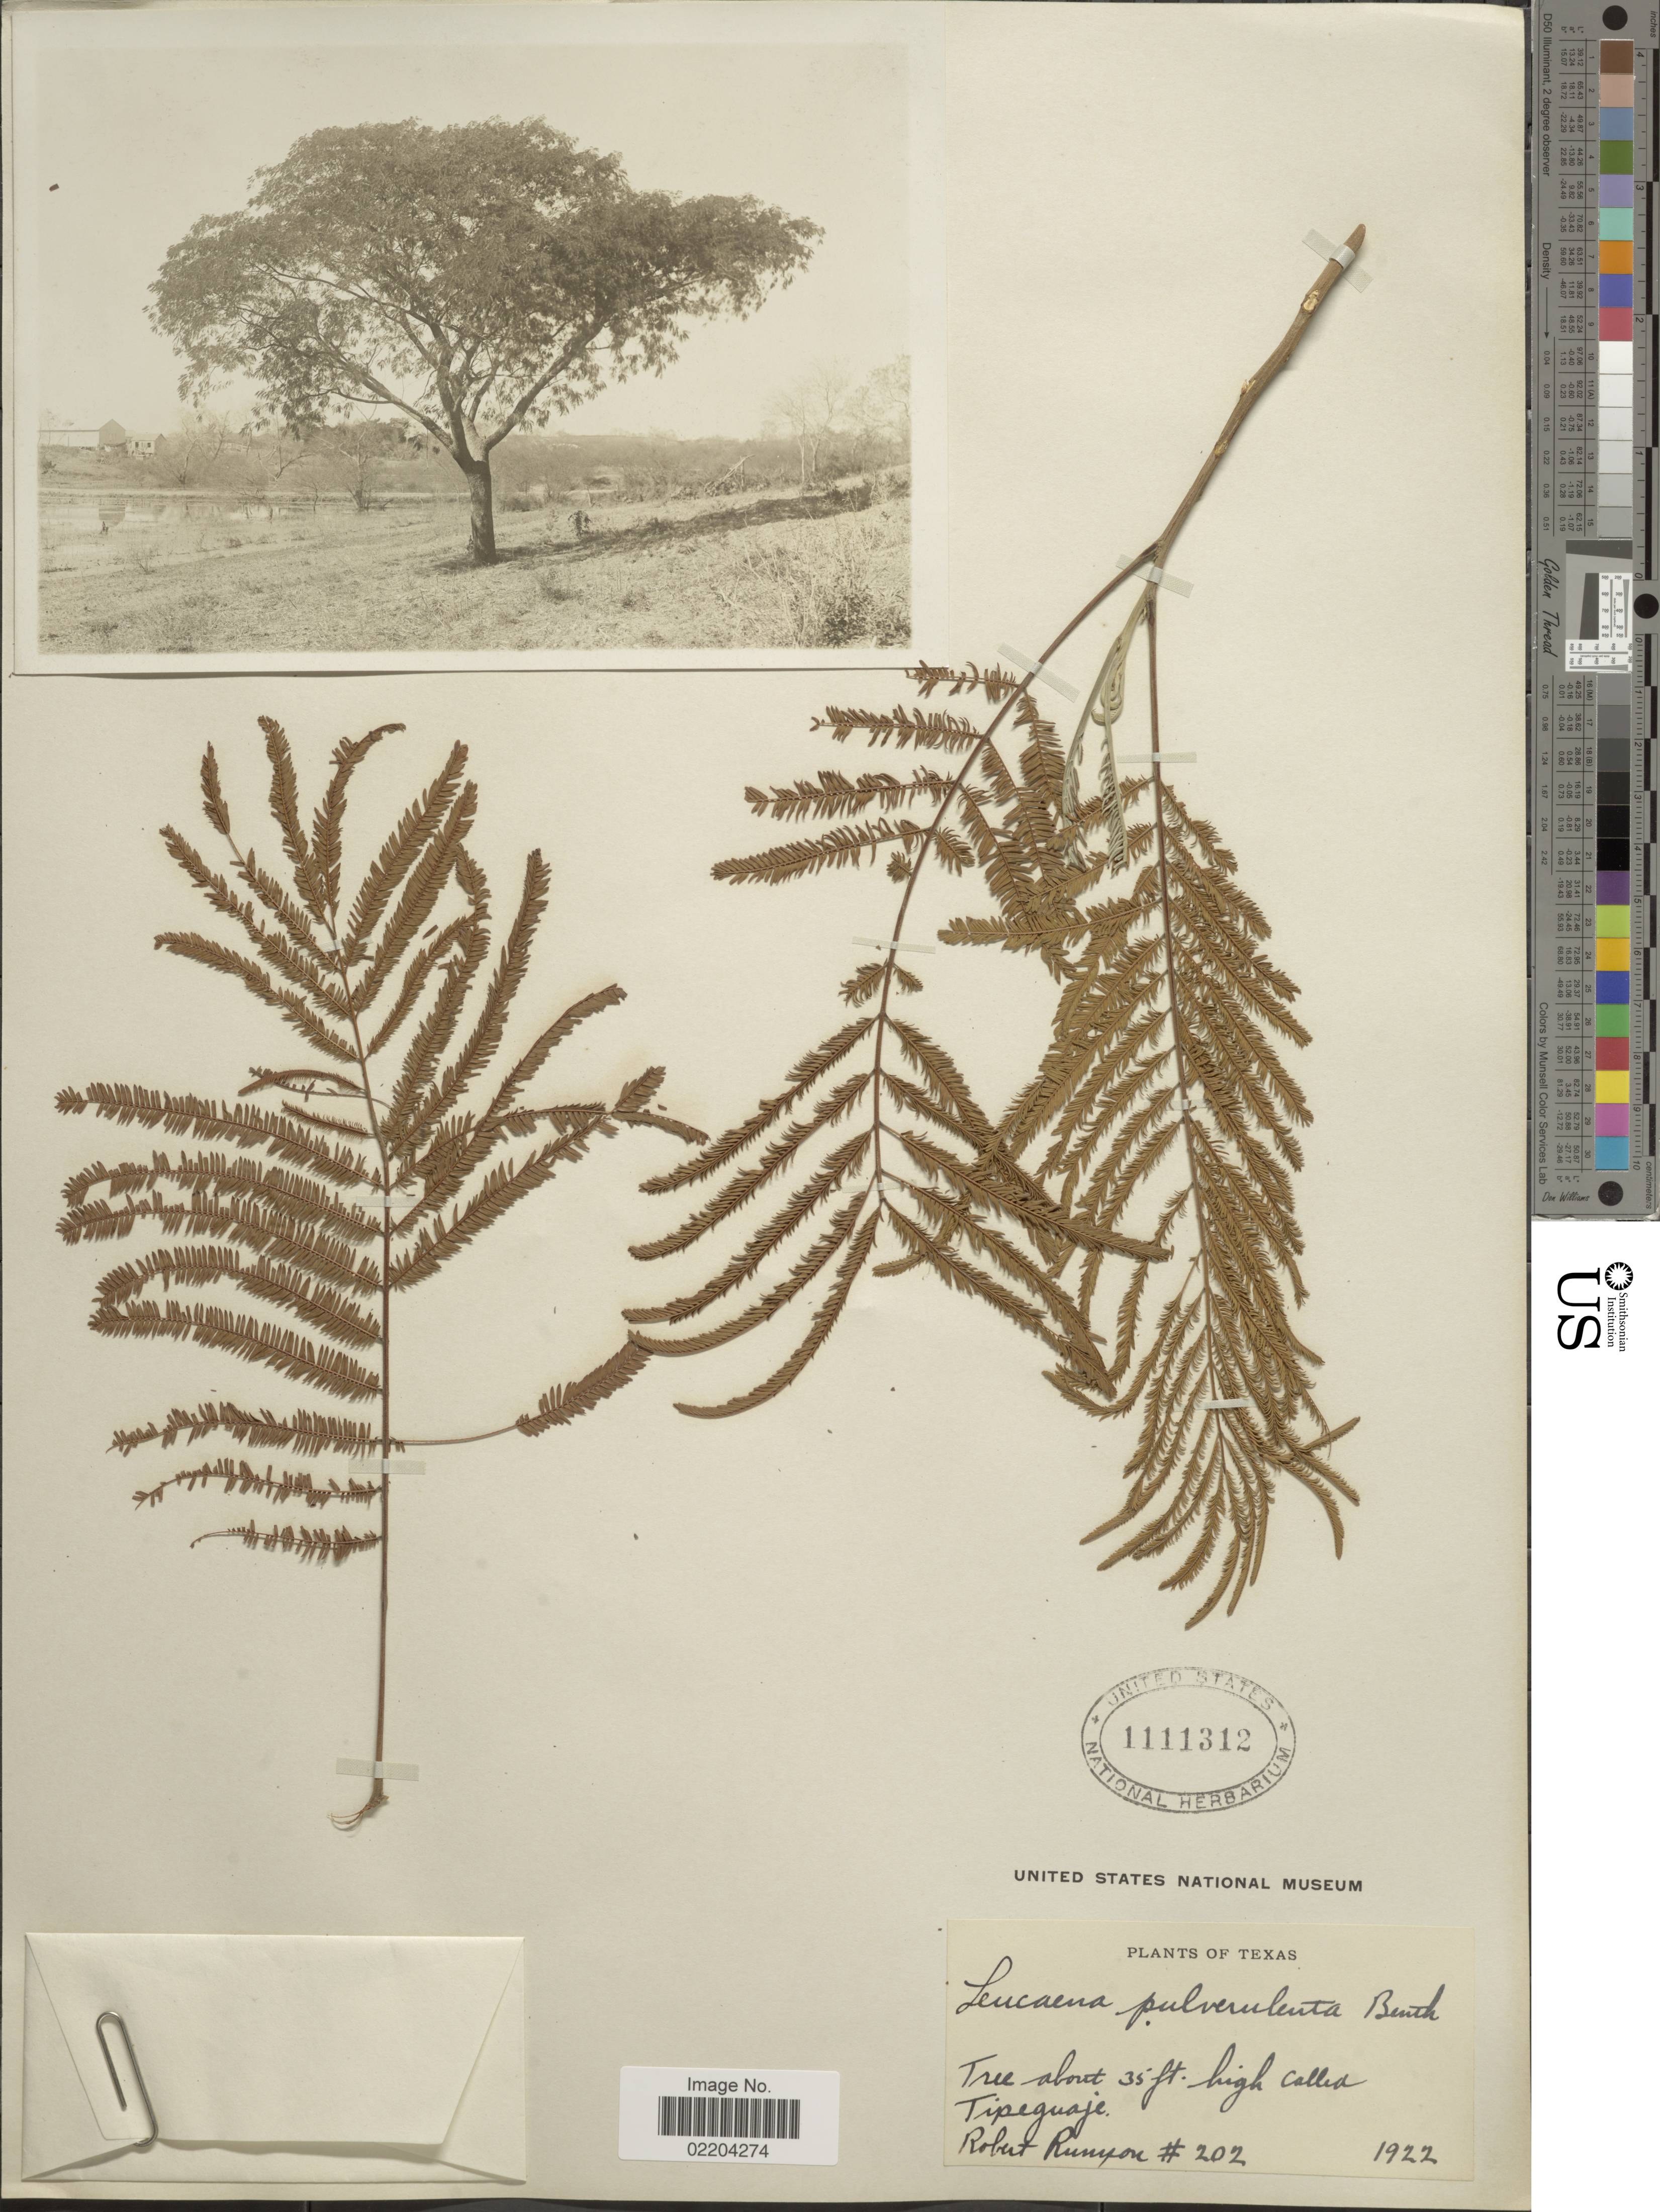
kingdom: Plantae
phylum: Tracheophyta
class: Magnoliopsida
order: Fabales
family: Fabaceae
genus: Leucaena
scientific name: Leucaena pulverulenta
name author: (Schltdl.) Benth.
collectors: R. Runyon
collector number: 202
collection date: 1922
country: United States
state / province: Texas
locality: Texas, Tipeguaje.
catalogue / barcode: US 1111312